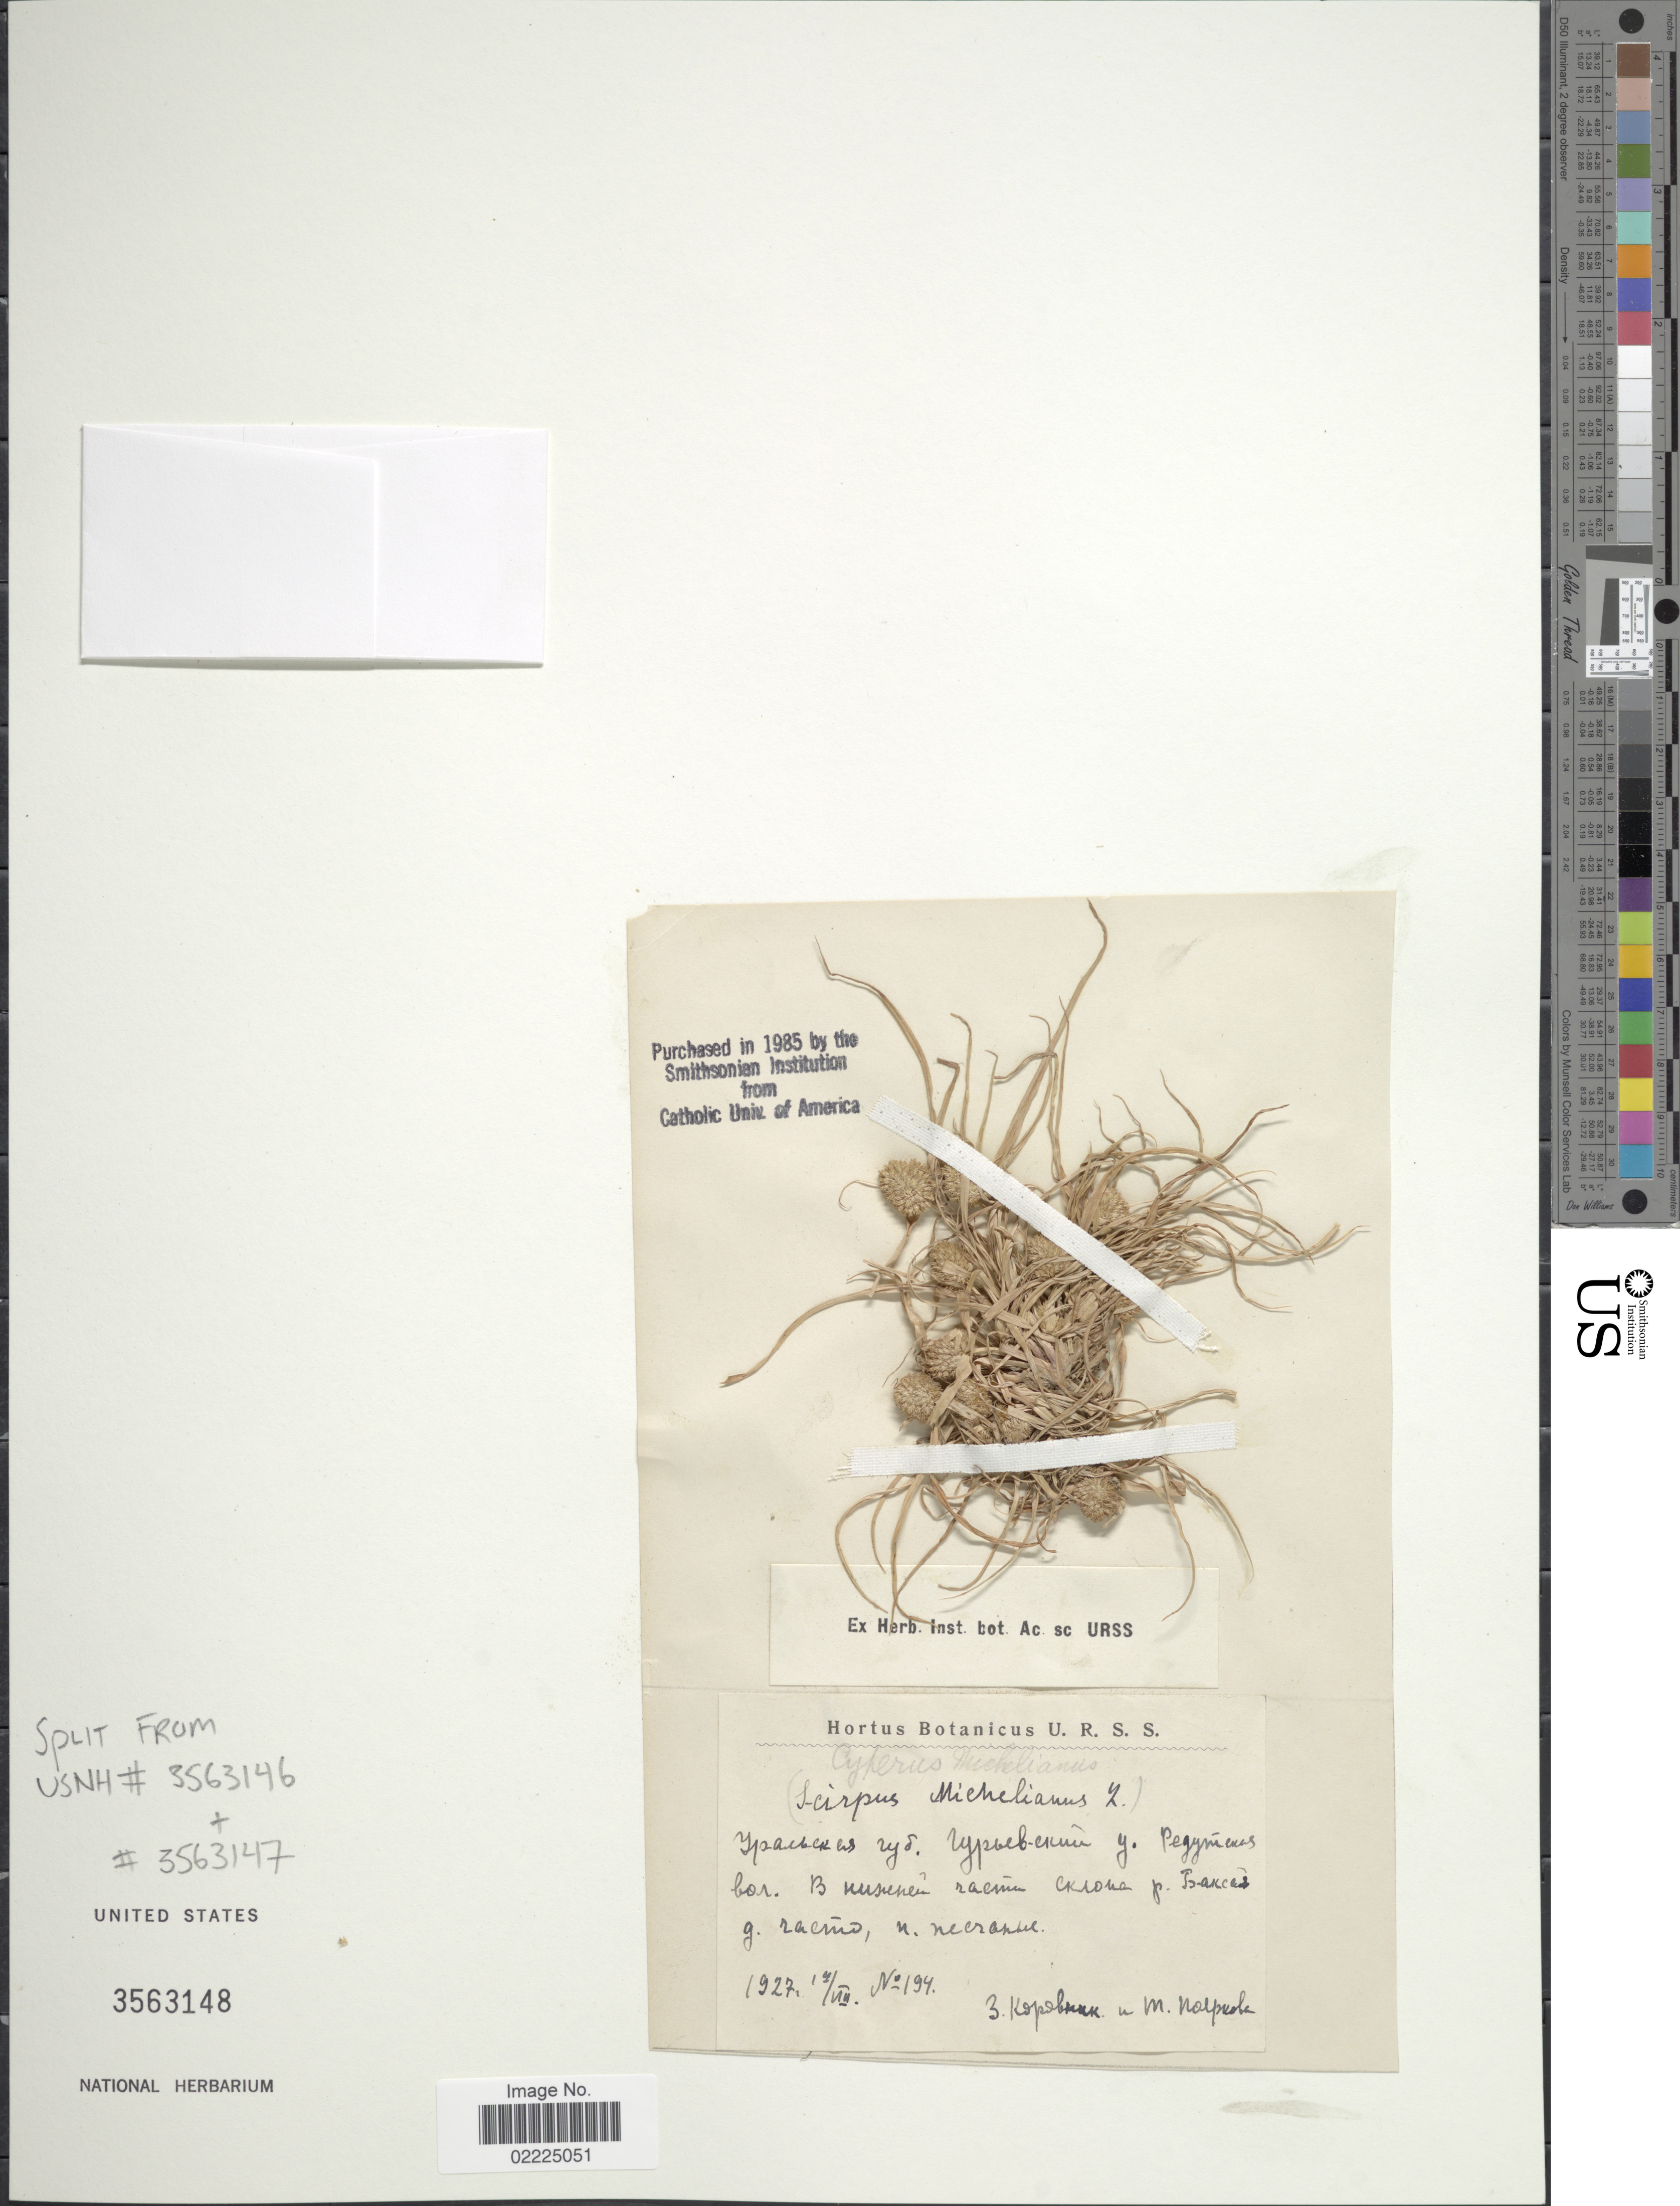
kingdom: Plantae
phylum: Tracheophyta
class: Liliopsida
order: Poales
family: Cyperaceae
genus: Cyperus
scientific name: Cyperus michelianus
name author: (L.) Delile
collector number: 194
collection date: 1927-08-13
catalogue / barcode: US 3563148